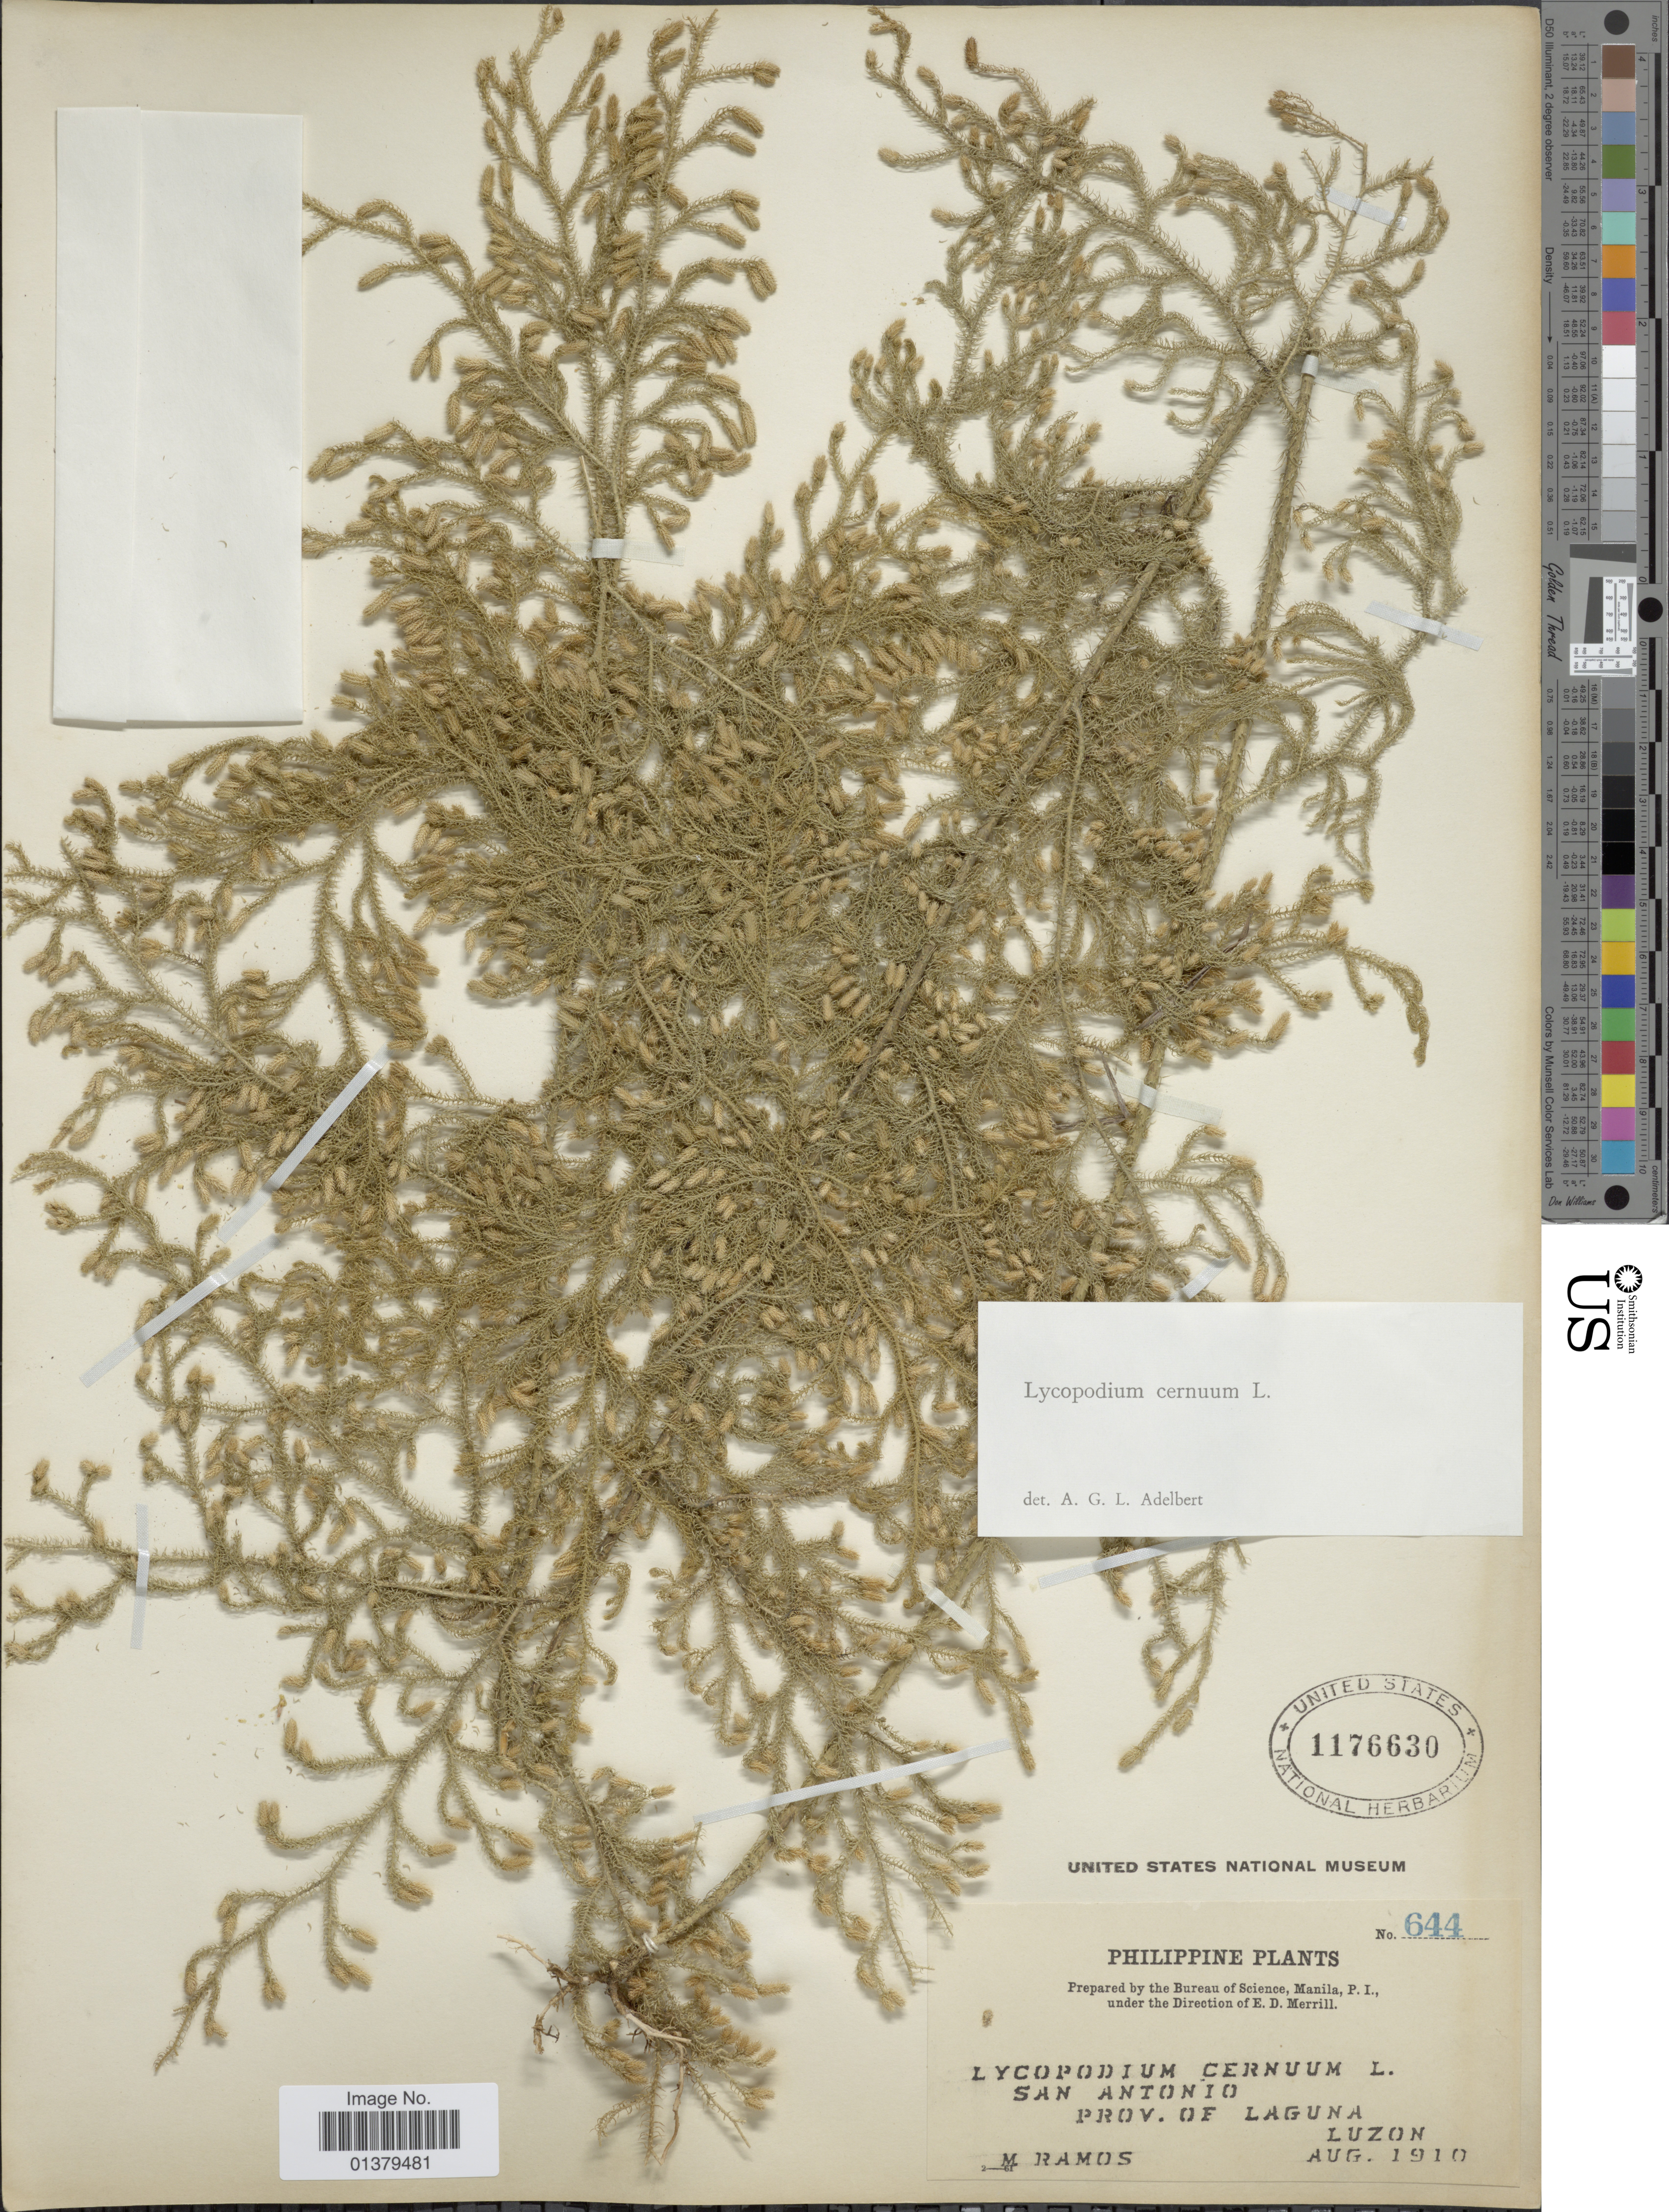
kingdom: Plantae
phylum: Tracheophyta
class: Lycopodiopsida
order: Lycopodiales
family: Lycopodiaceae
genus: Palhinhaea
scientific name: Palhinhaea cernua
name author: (L.) Vasc. & Franco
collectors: M. Ramos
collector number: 644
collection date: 1910-08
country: Philippines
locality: San Antonio Prov. of Laguna, Luzon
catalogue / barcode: US 1176630